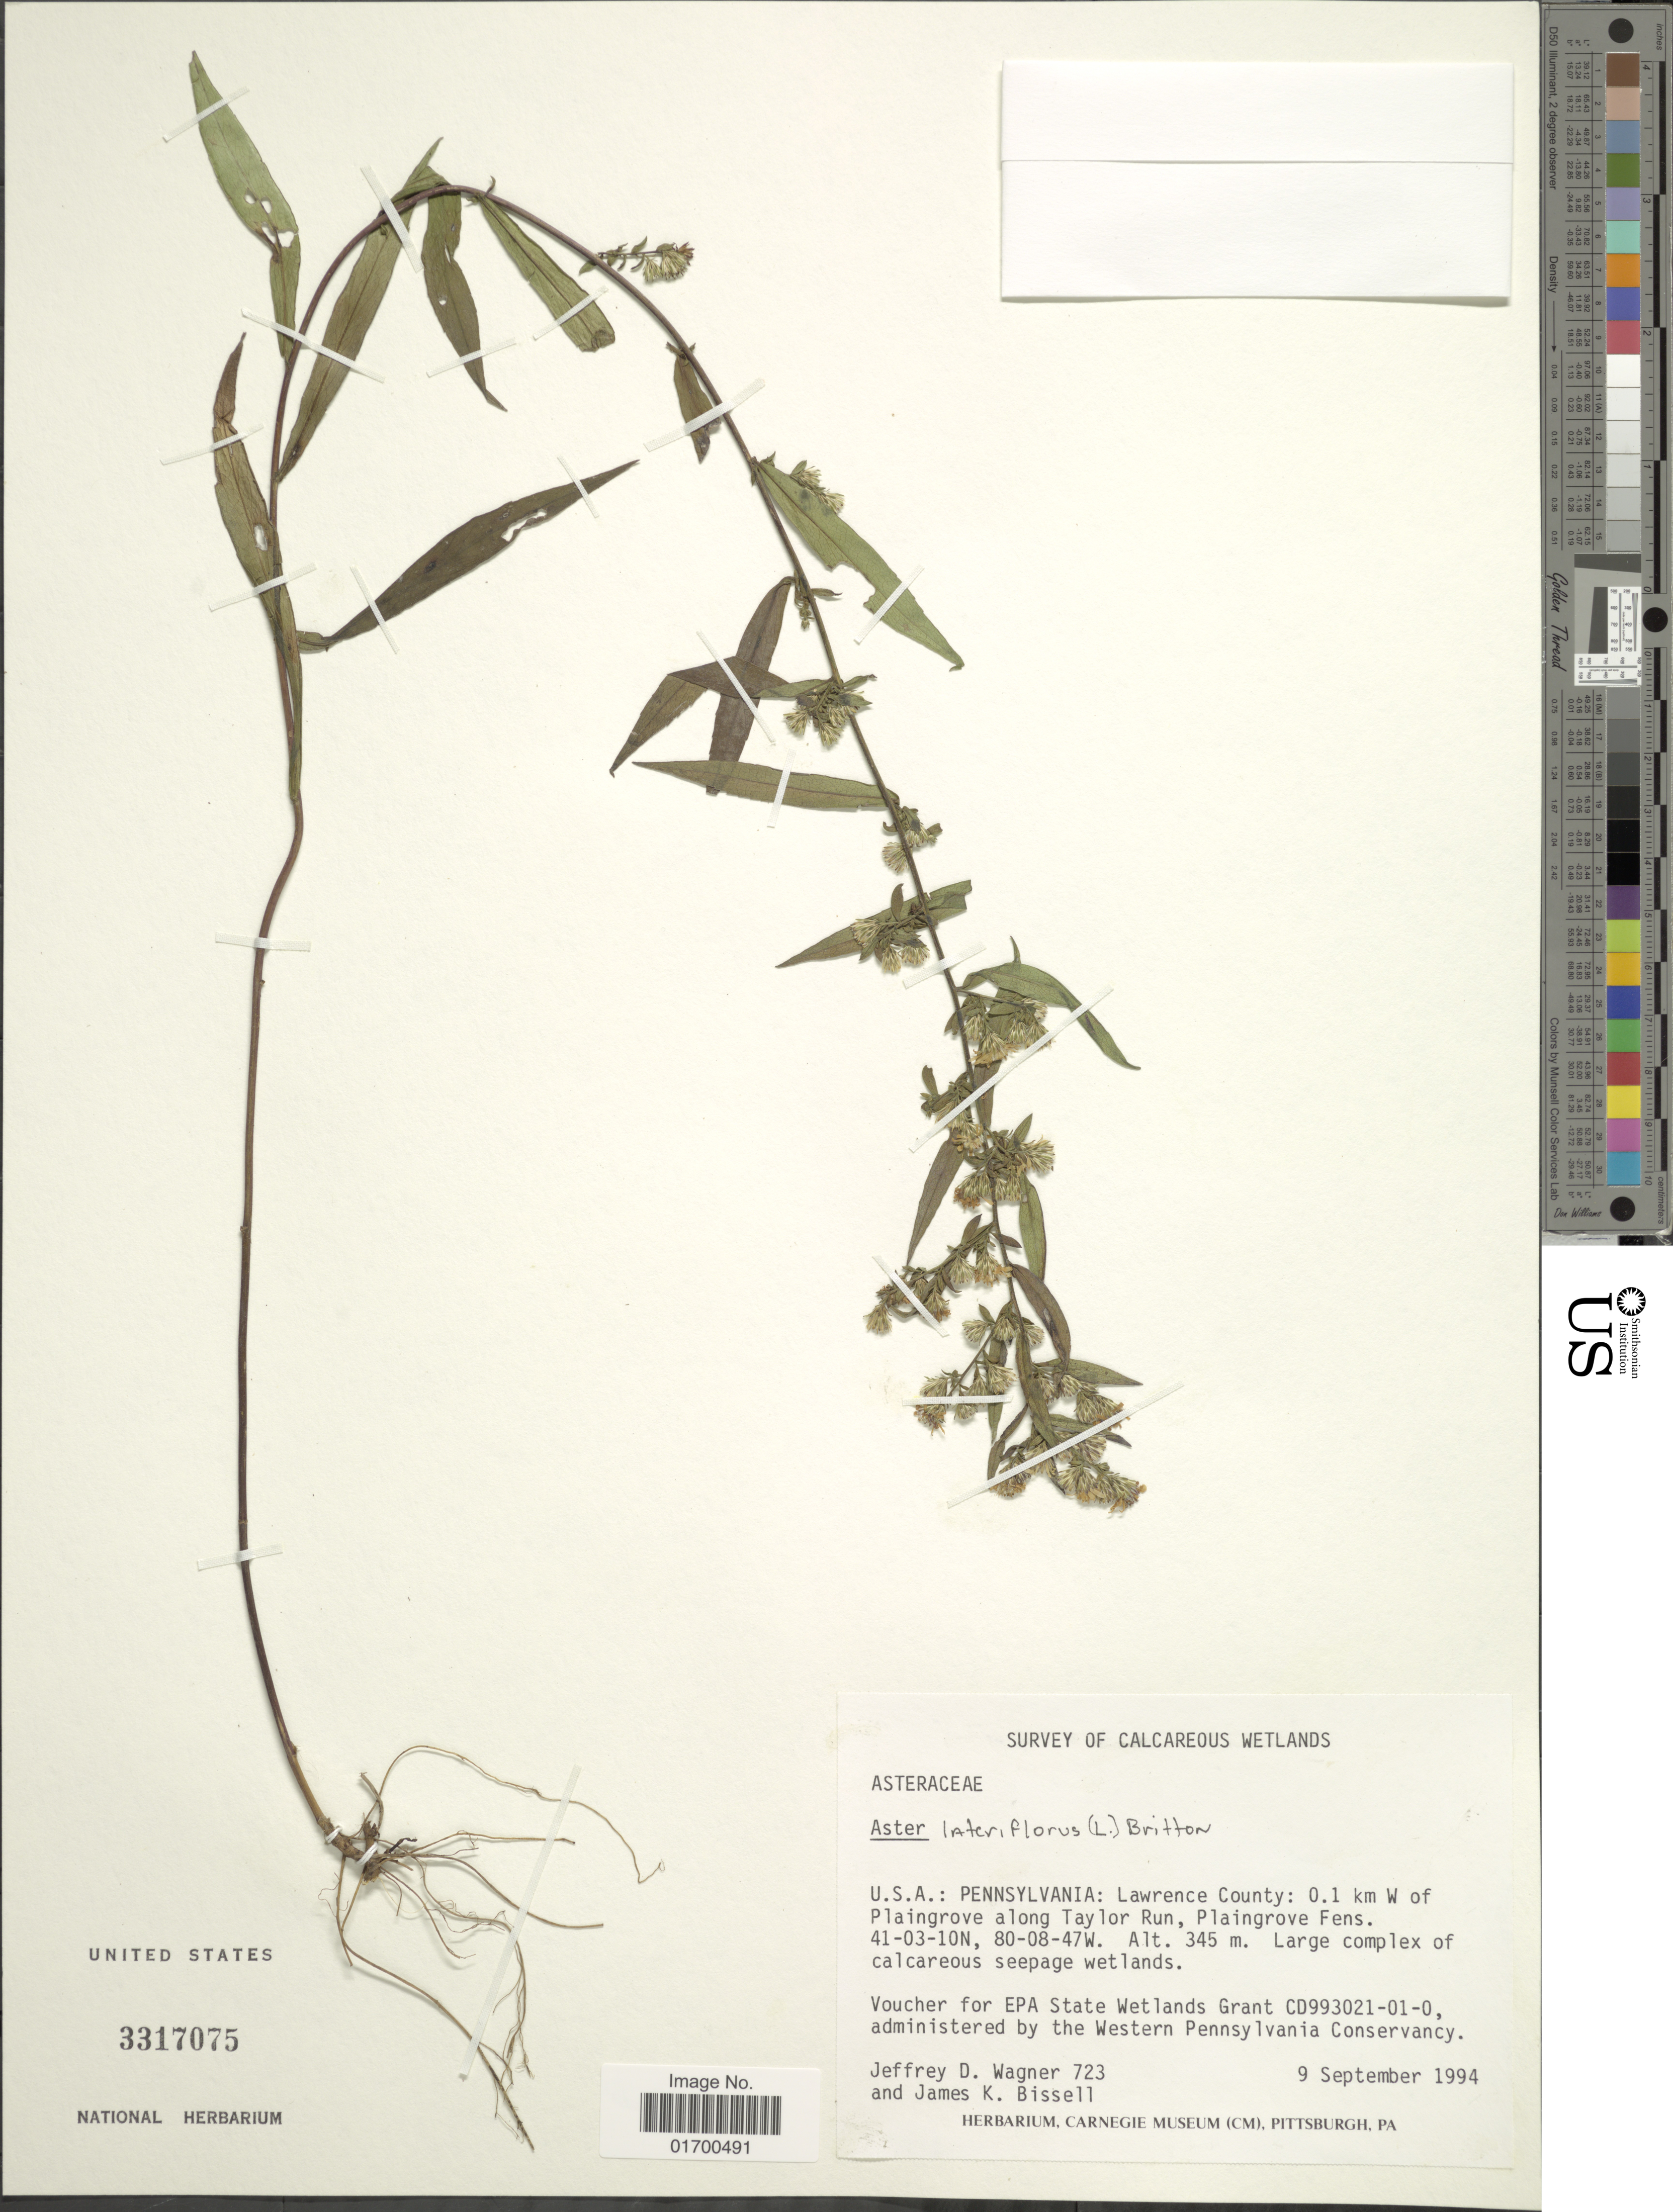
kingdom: Plantae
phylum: Tracheophyta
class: Magnoliopsida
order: Asterales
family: Asteraceae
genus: Symphyotrichum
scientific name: Symphyotrichum lateriflorum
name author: (L.) Á. Löve & D. Löve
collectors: J. D. Wagner & J. Bissell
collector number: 723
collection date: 1994-09-09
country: United States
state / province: Pennsylvania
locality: Lawrence County: 0.1 km W of Plaingrove along Taylor Run, Plainsgrove Fens, 41-03-10N, 80-08-47W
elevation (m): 345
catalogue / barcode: US 3317075